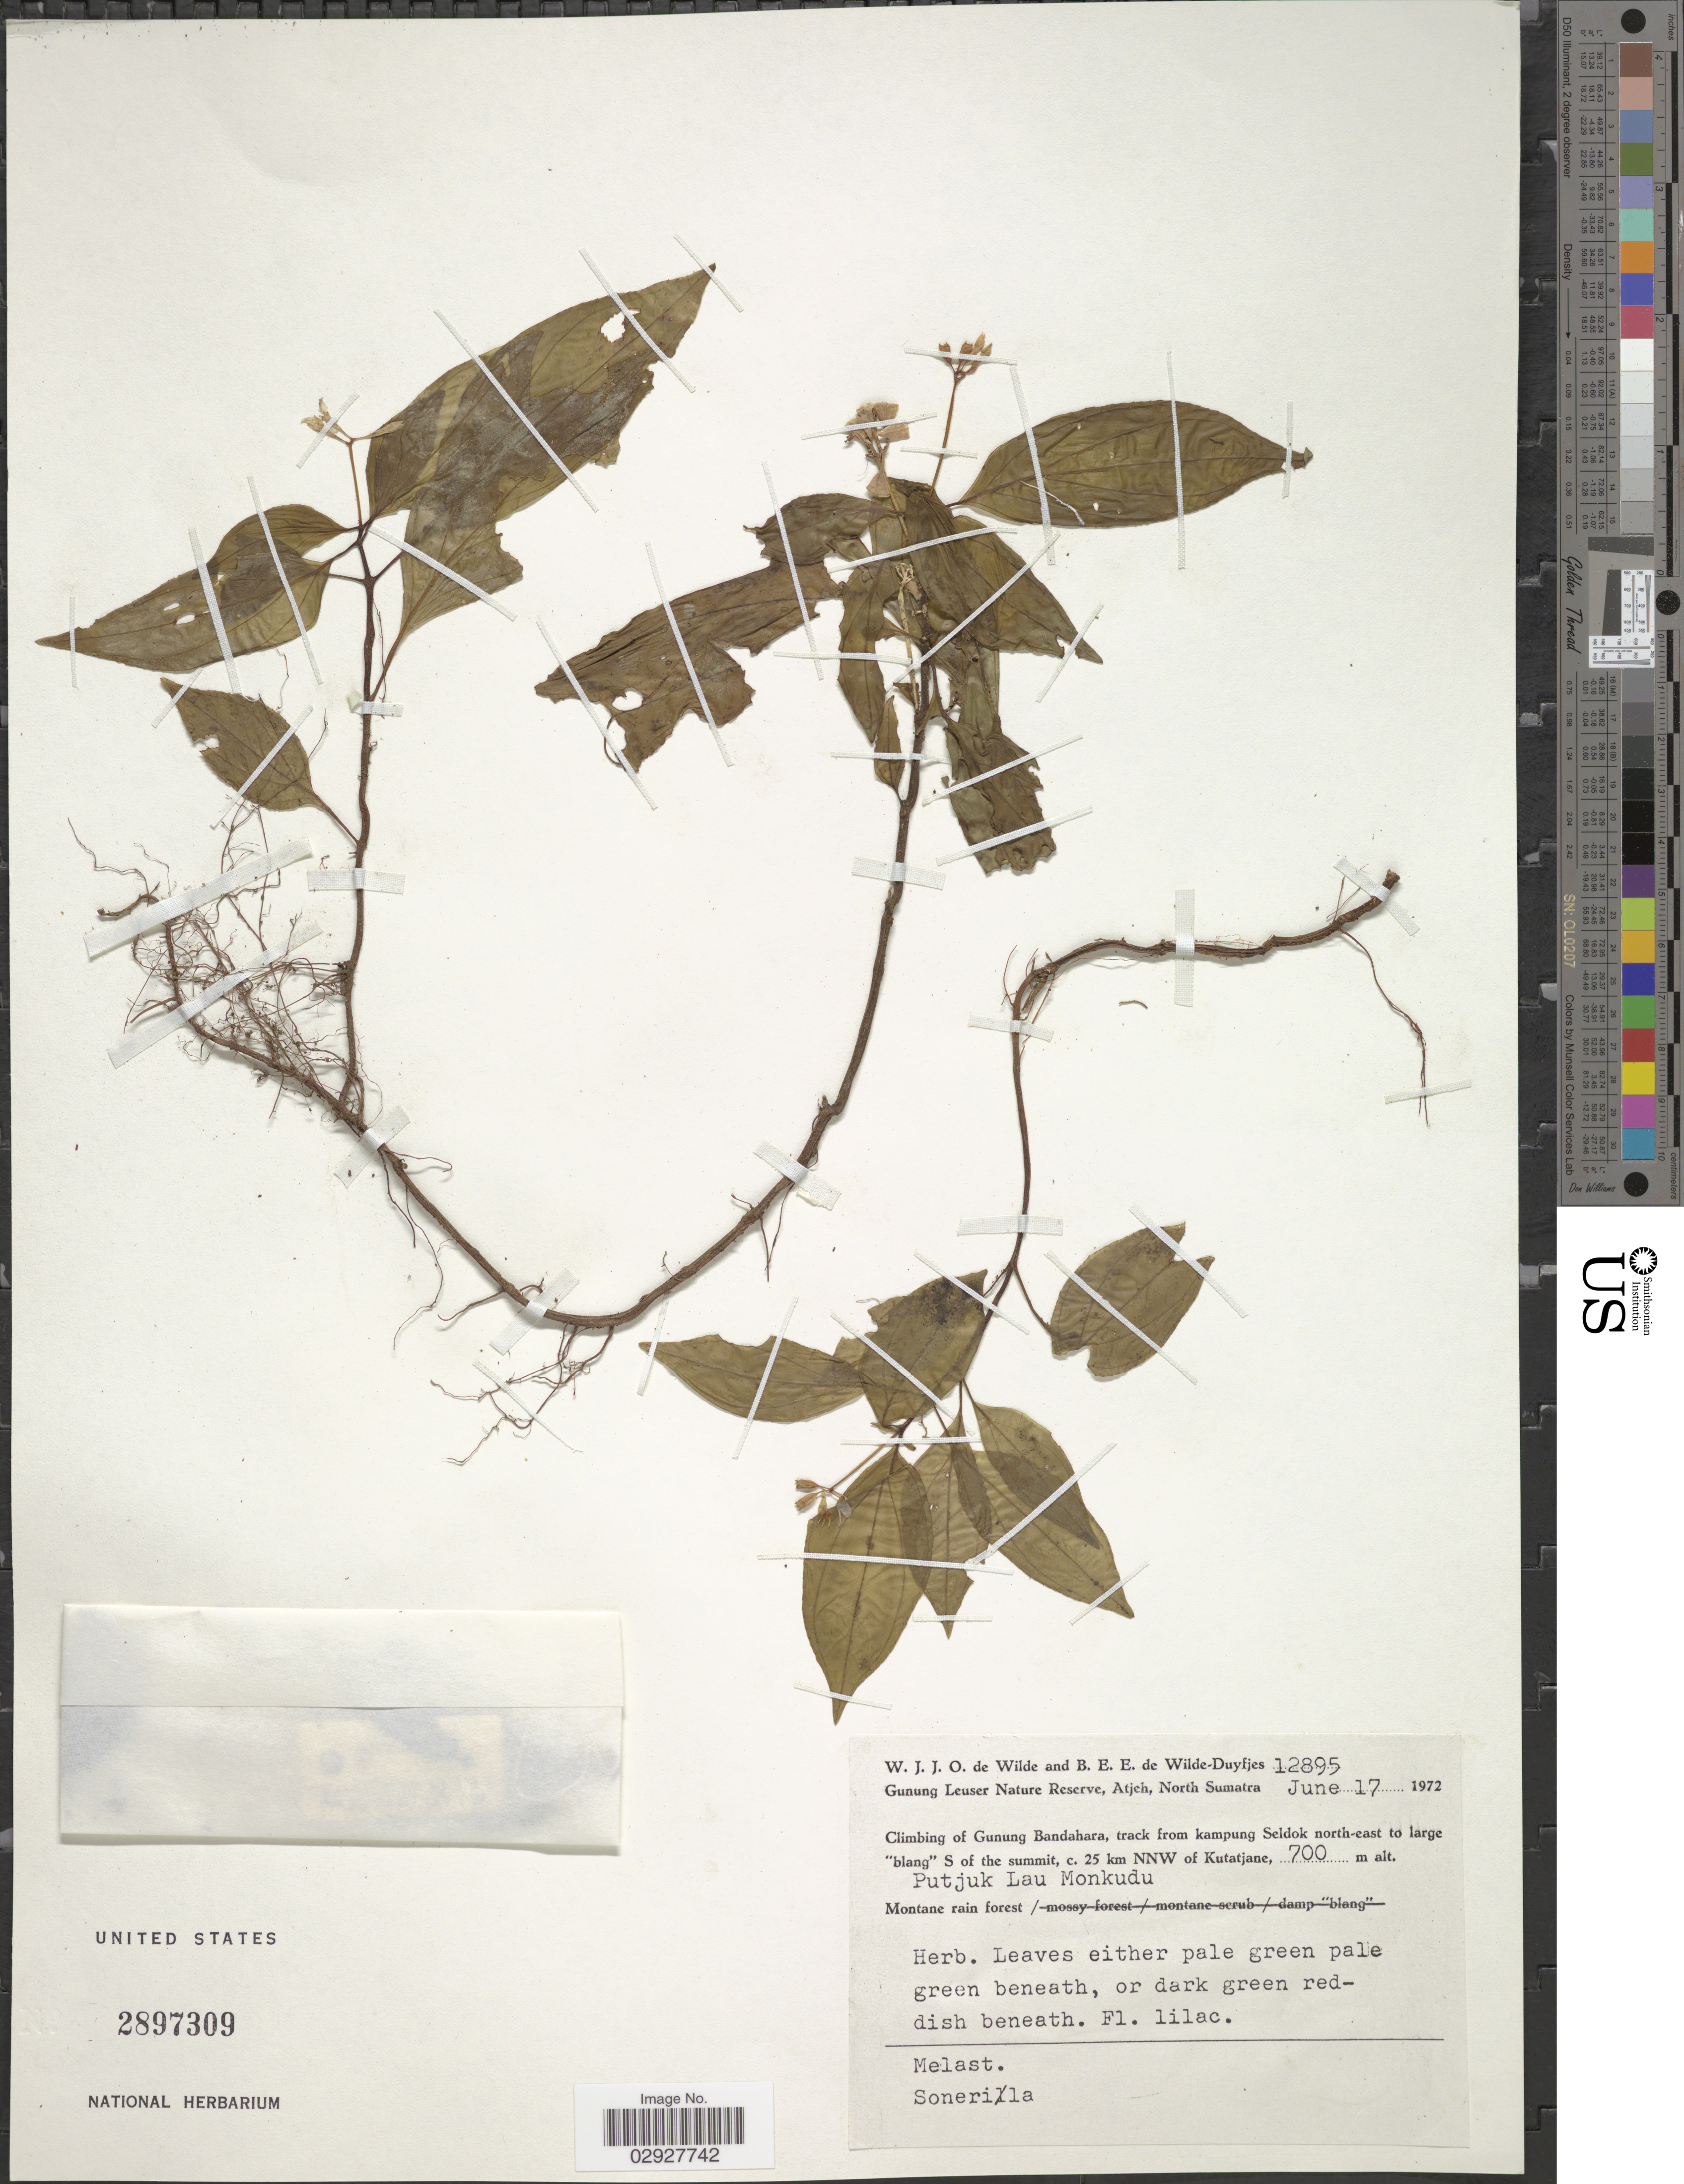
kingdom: Plantae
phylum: Tracheophyta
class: Magnoliopsida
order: Myrtales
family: Melastomataceae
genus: Sonerila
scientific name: Sonerila sp.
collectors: W. J. de Wilde & B. E. de Wilde-Duyfjes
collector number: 12895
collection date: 1972-06-17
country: Indonesia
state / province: Sumatra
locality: Gunung Leuser Nature Reserve, Atjeh, North Sumatra. Climbinig of Gunung Bandahara, track from kampung Seldok north-east to large "blang" S of the summit, c. 25 km NNW of Kutatjane. Putjuk Lau Monkudu.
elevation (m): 700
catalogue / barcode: US 2897309